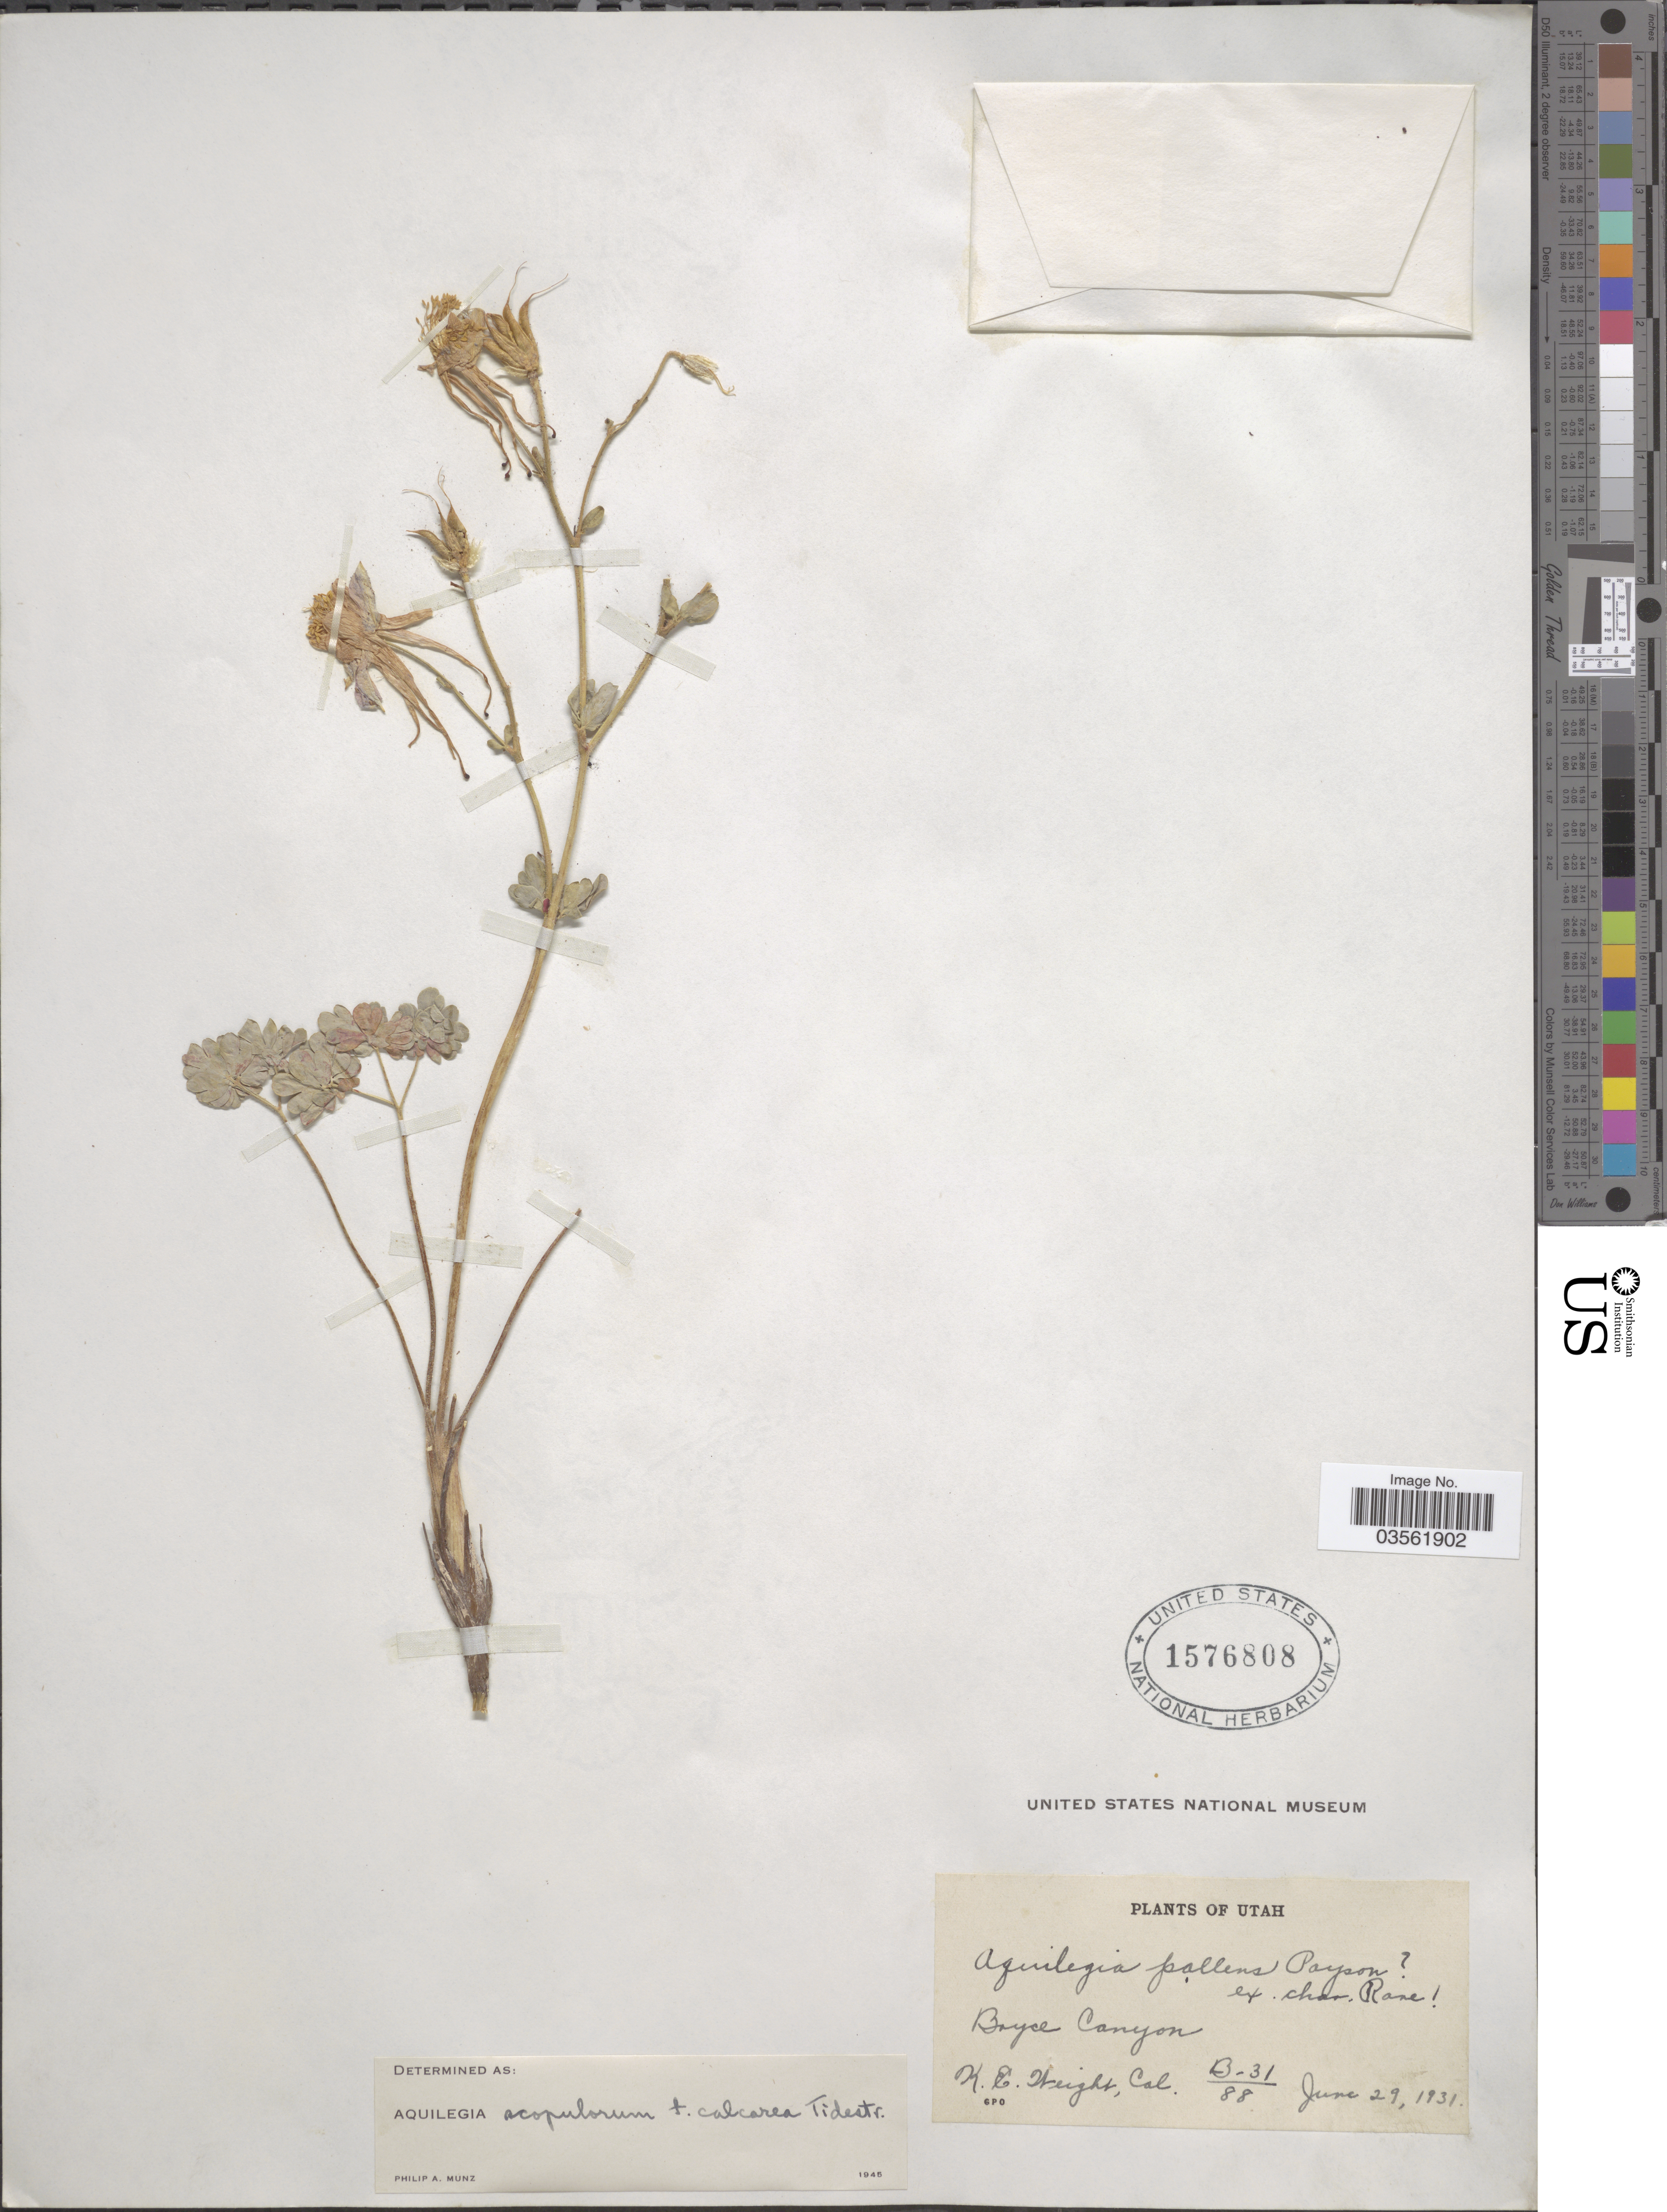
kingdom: Plantae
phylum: Tracheophyta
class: Magnoliopsida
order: Ranunculales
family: Ranunculaceae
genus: Aquilegia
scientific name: Aquilegia scopulorum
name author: Tidestr.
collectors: K. Weight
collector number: B-31/88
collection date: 1931-06-29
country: United States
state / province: Utah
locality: Boyce Canyon.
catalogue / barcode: US 1576808